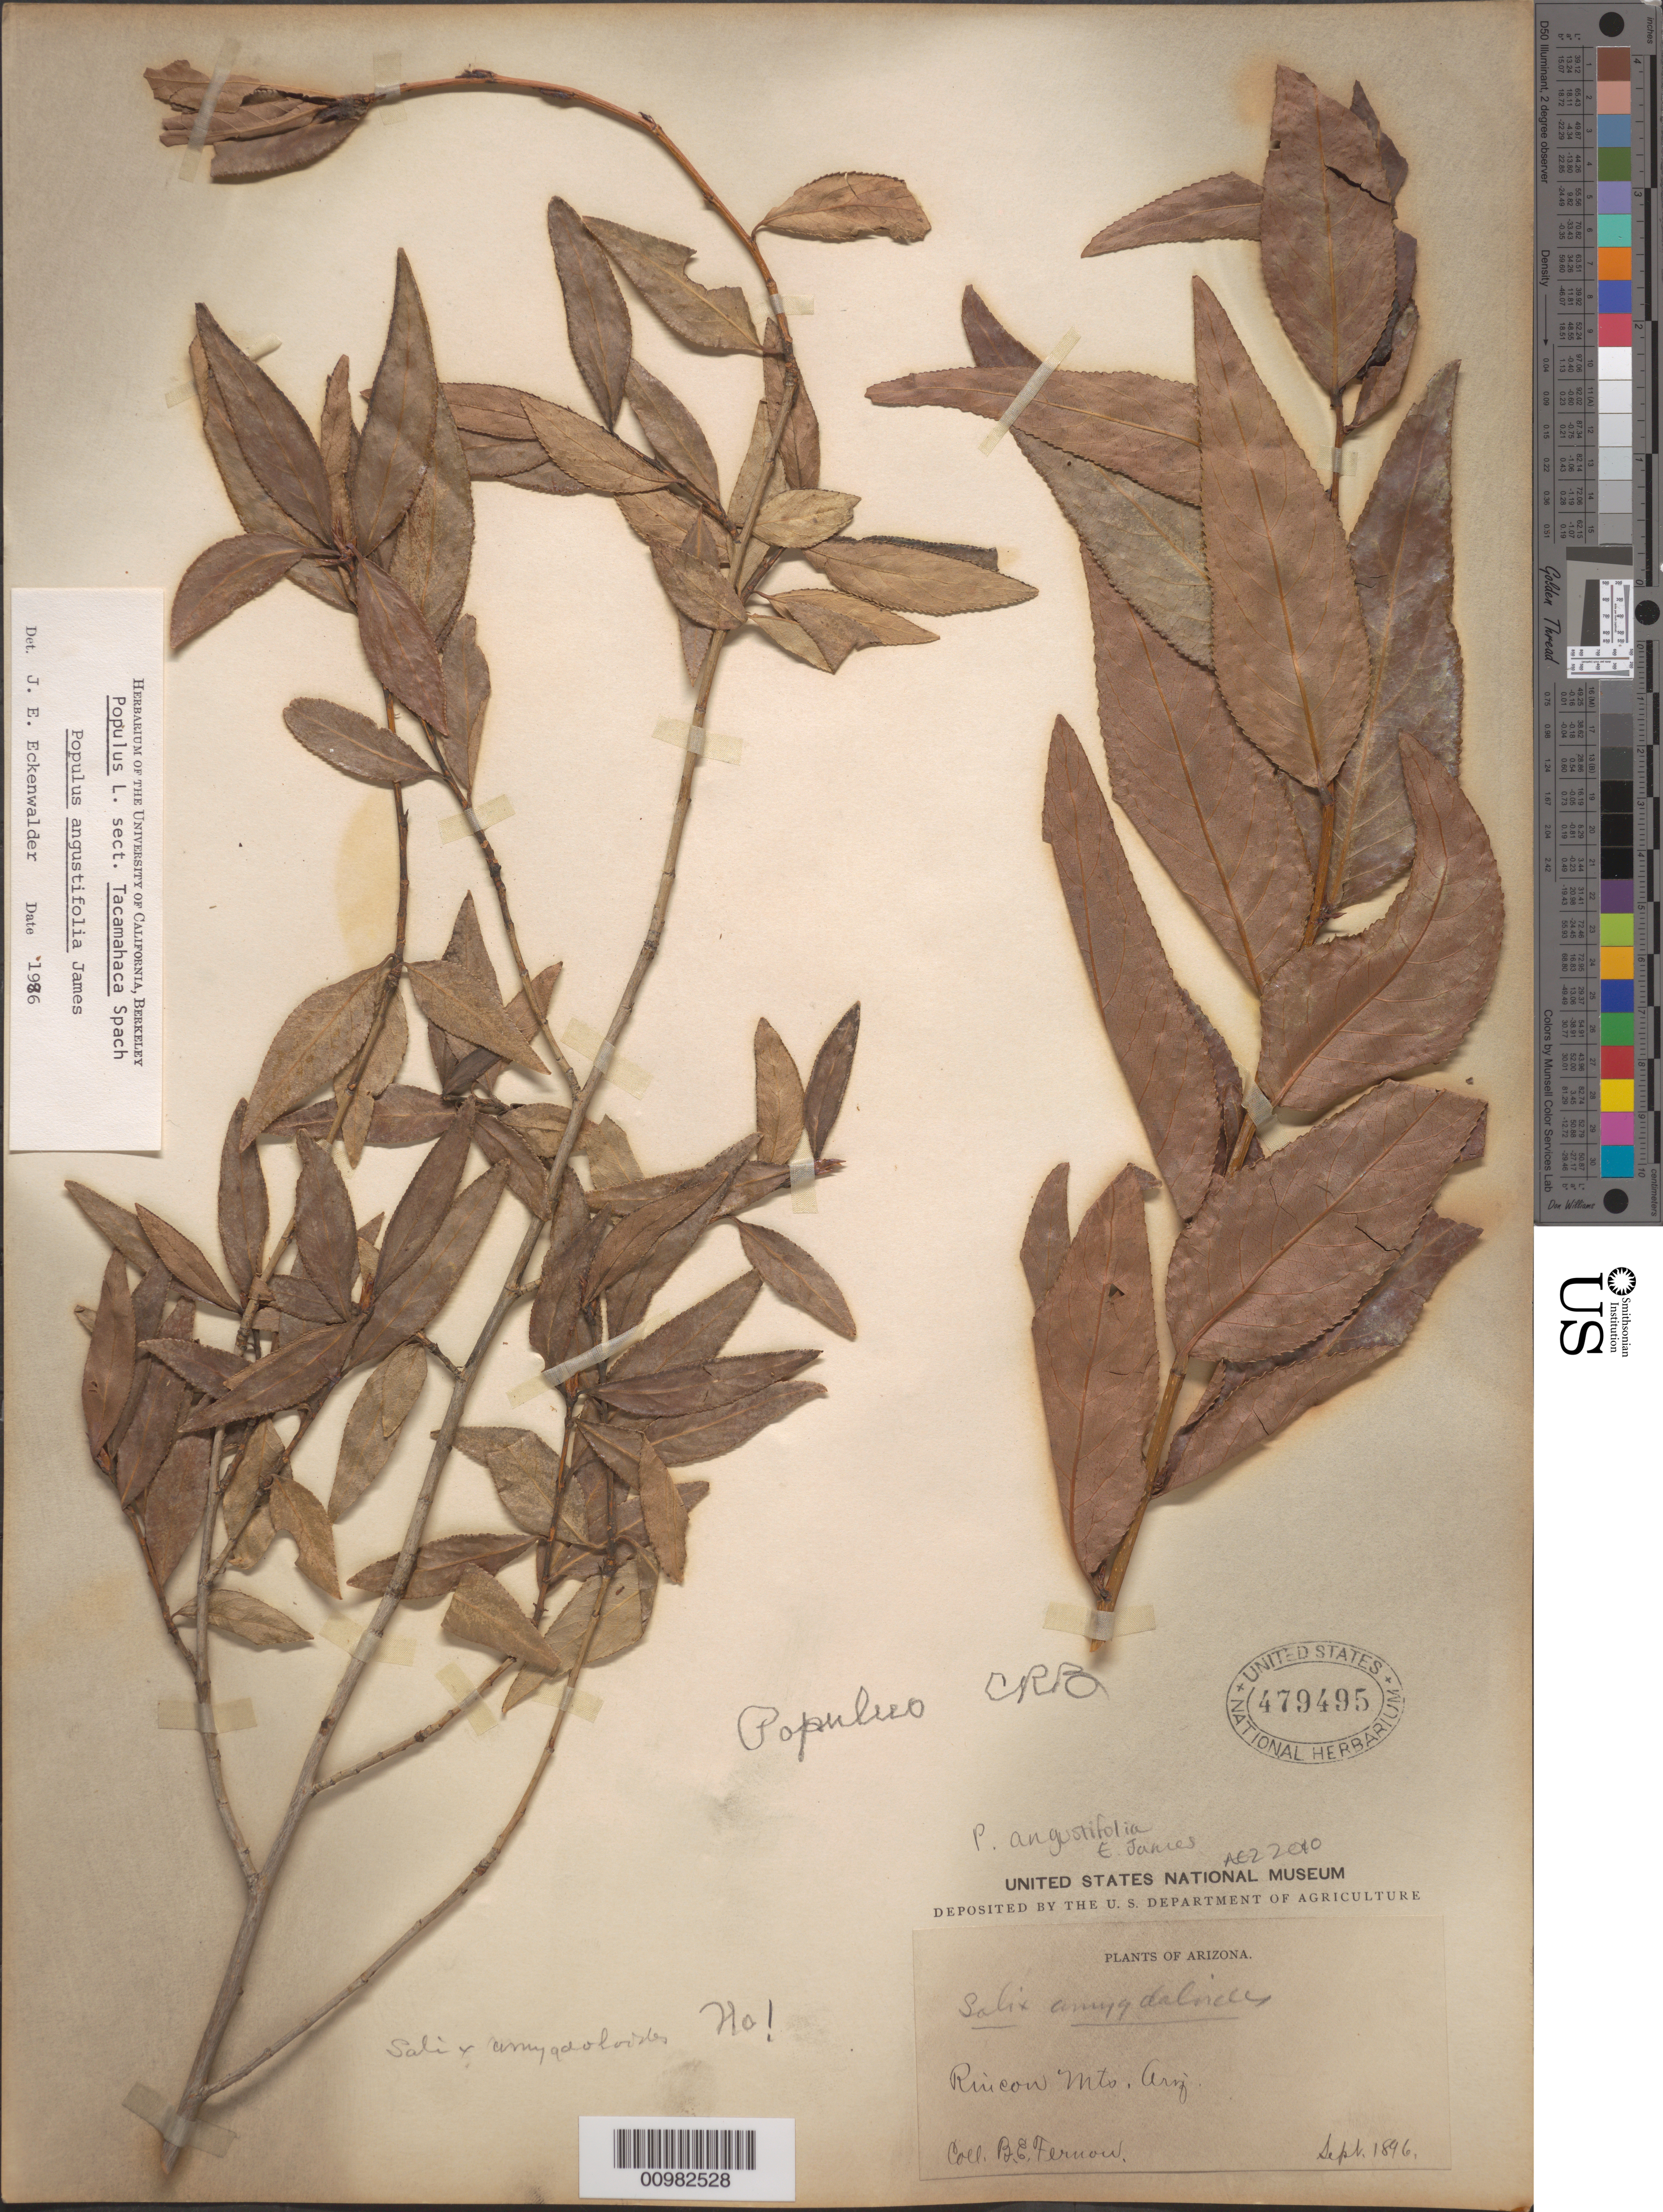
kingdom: Plantae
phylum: Tracheophyta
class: Magnoliopsida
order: Malpighiales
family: Salicaceae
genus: Populus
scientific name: Populus angustifolia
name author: E. James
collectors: B. E. Feruow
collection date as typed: Sep 1896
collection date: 1896-09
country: United States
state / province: Arizona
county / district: Pima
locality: Rincon Mountains.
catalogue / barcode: US 479495